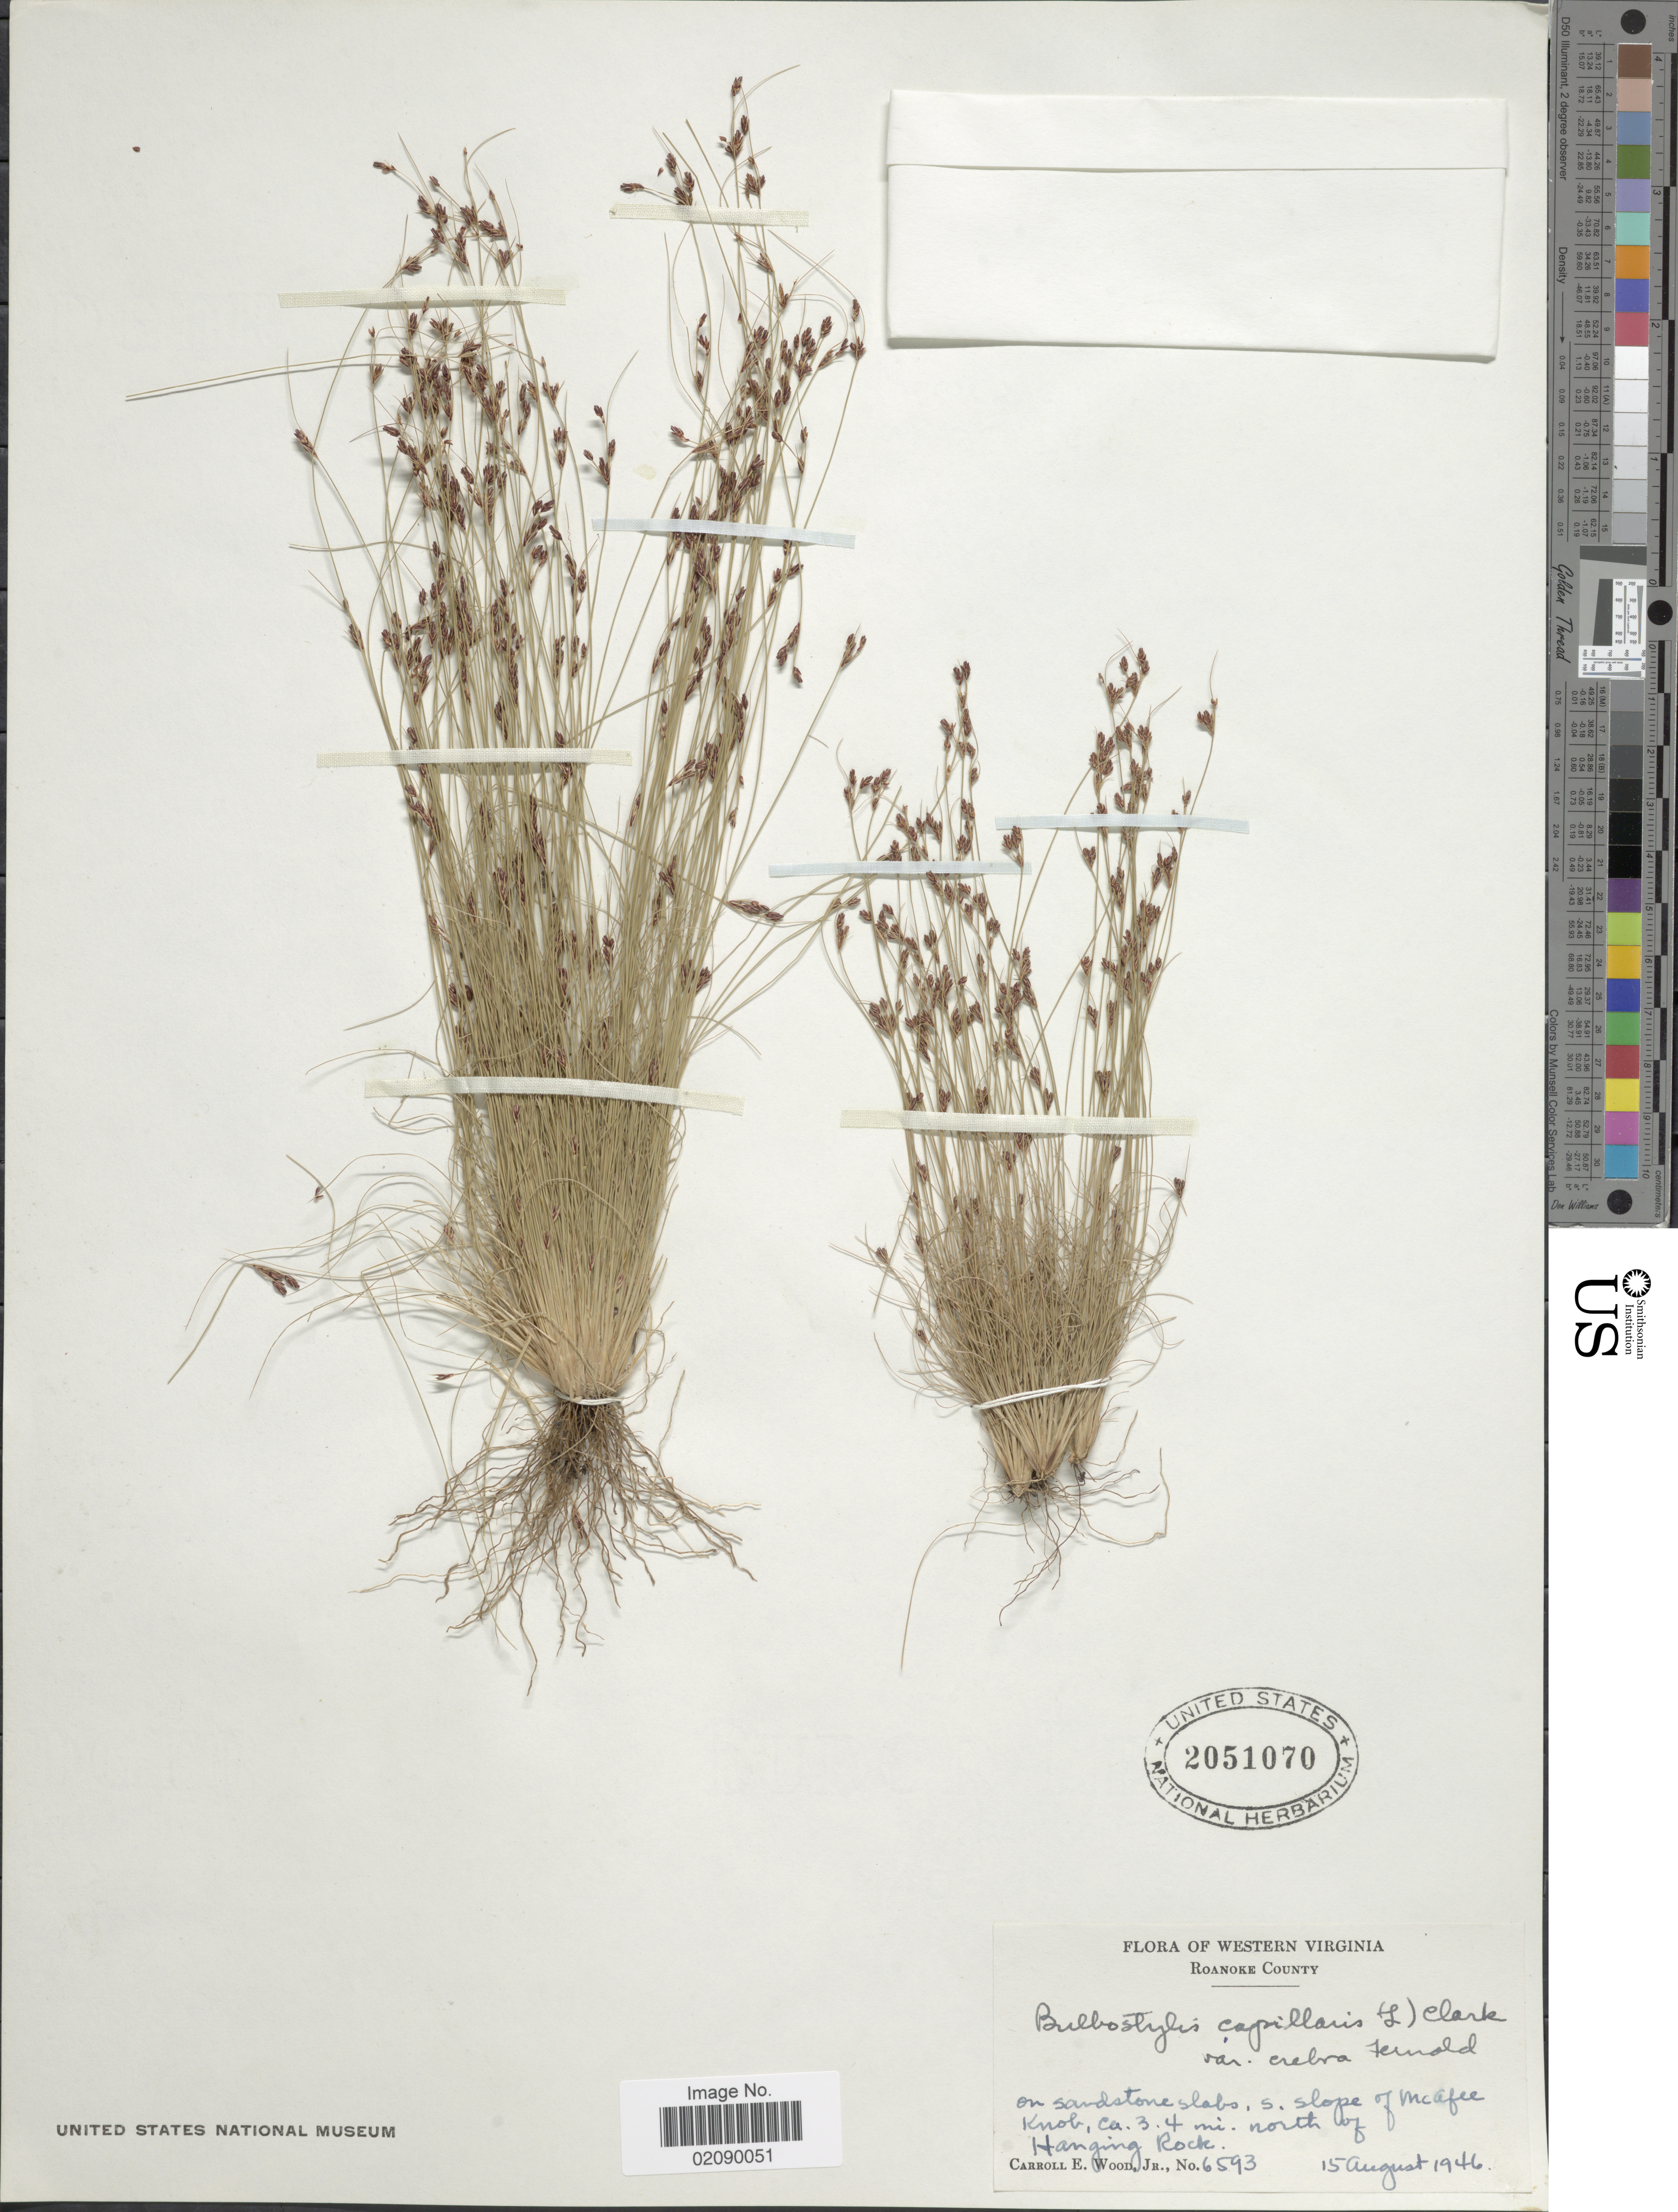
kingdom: Plantae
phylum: Tracheophyta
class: Liliopsida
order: Poales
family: Cyperaceae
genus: Bulbostylis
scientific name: Bulbostylis capillaris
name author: (L.) Kunth ex C.B. Clarke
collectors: C. E. Wood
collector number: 6593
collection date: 1946-08-15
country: United States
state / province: Virginia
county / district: Roanoke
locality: Western Virginia, Roanoke County; on sandstone slabs, S. slope of McAfee Knob, ca 3.4 mi north of Hanging Rock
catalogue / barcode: US 2051070